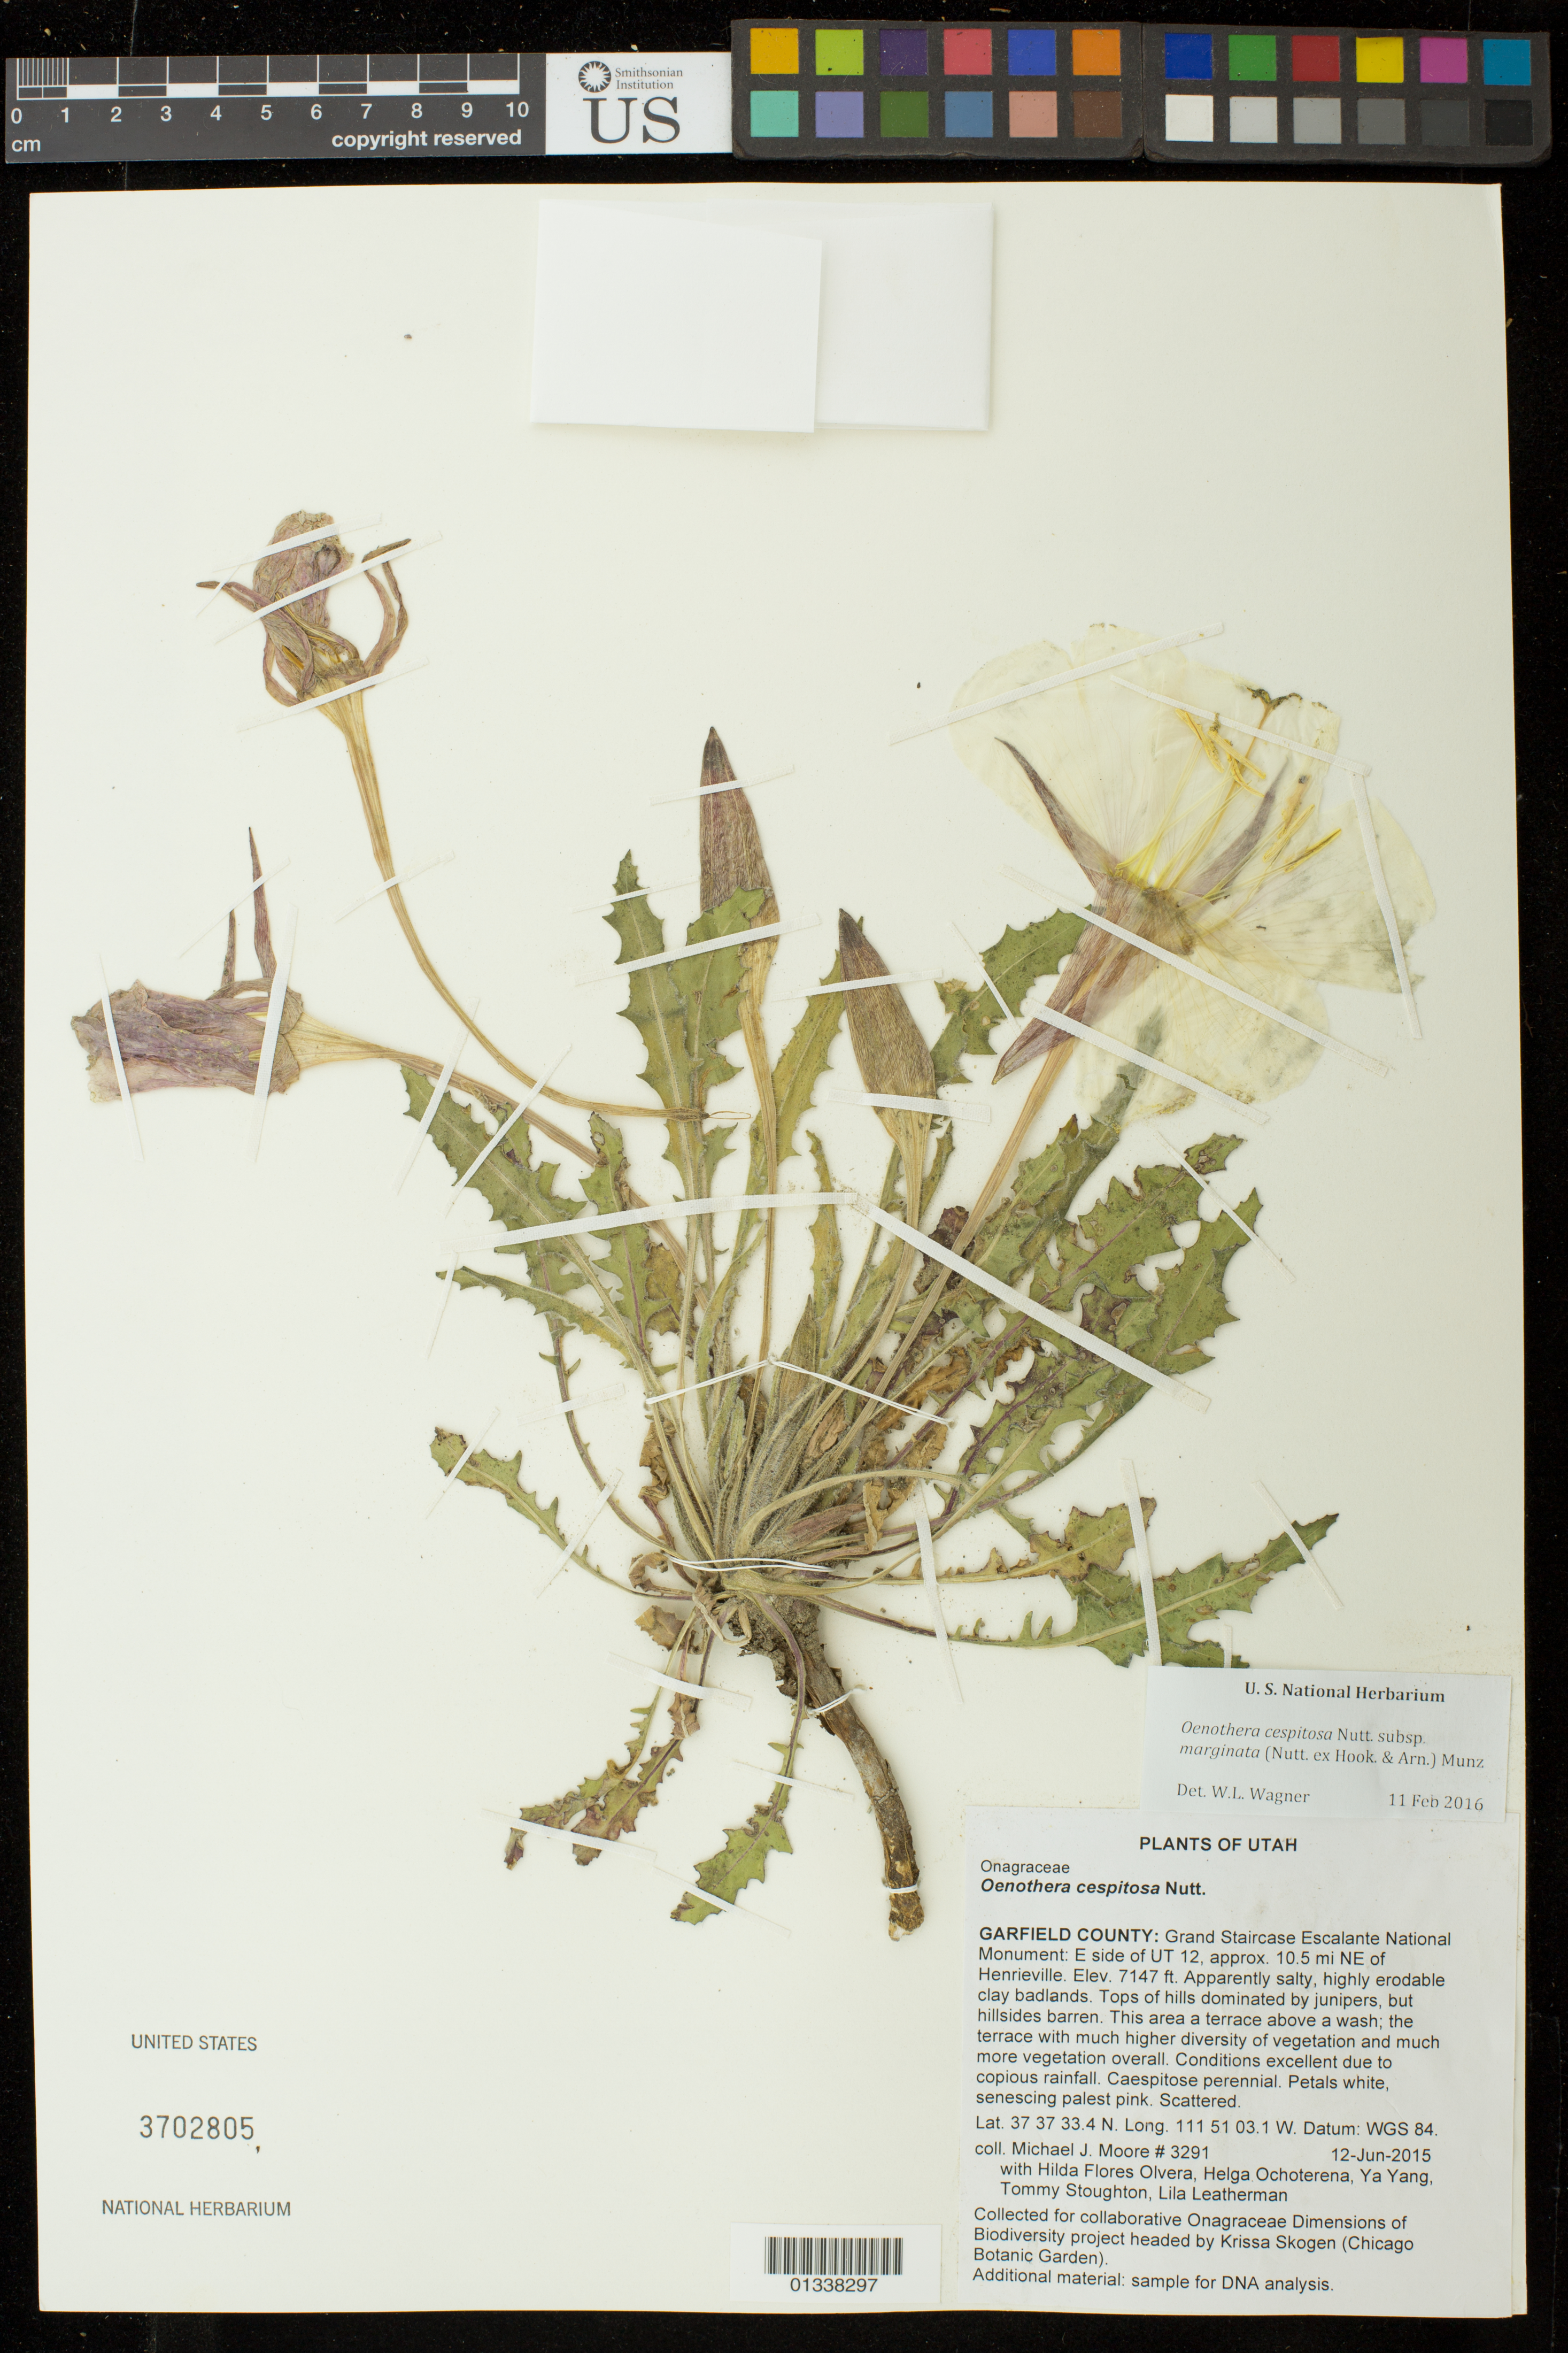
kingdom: Plantae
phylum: Tracheophyta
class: Magnoliopsida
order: Myrtales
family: Onagraceae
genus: Oenothera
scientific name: Oenothera cespitosa subsp. marginata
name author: (Nutt. ex Hook. & Arn.) Munz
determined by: Wagner, W. L., (BOT), Smithsonian Institution - National Museum of Natural History (UNITED STATES)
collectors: M. J. Moore, H. Flores Olvera, H. Ochoterena-B., Y. Yang, T. Stoughton & L. Leatherman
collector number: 3291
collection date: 2015-06-12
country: United States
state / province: Utah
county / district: Garfield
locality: Grand Staircase Escalante National Monument: E side of UT 12, approx. 10.5 mi NE of Henrieville.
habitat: Apparently salty, highly erodable clay badlands. Tops of hills dominated by junipers, but hillsides barren. This area a terrace above a wash; the terrace with much higher diversity of vegetation and much more vegetation overall. Conditions excellent due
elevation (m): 2178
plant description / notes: Collected for collaborative Onagraceae Dimensions of Biodiversity project headed by Krissa Skogen (Chicago Botanic Garden).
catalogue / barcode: US 3702805